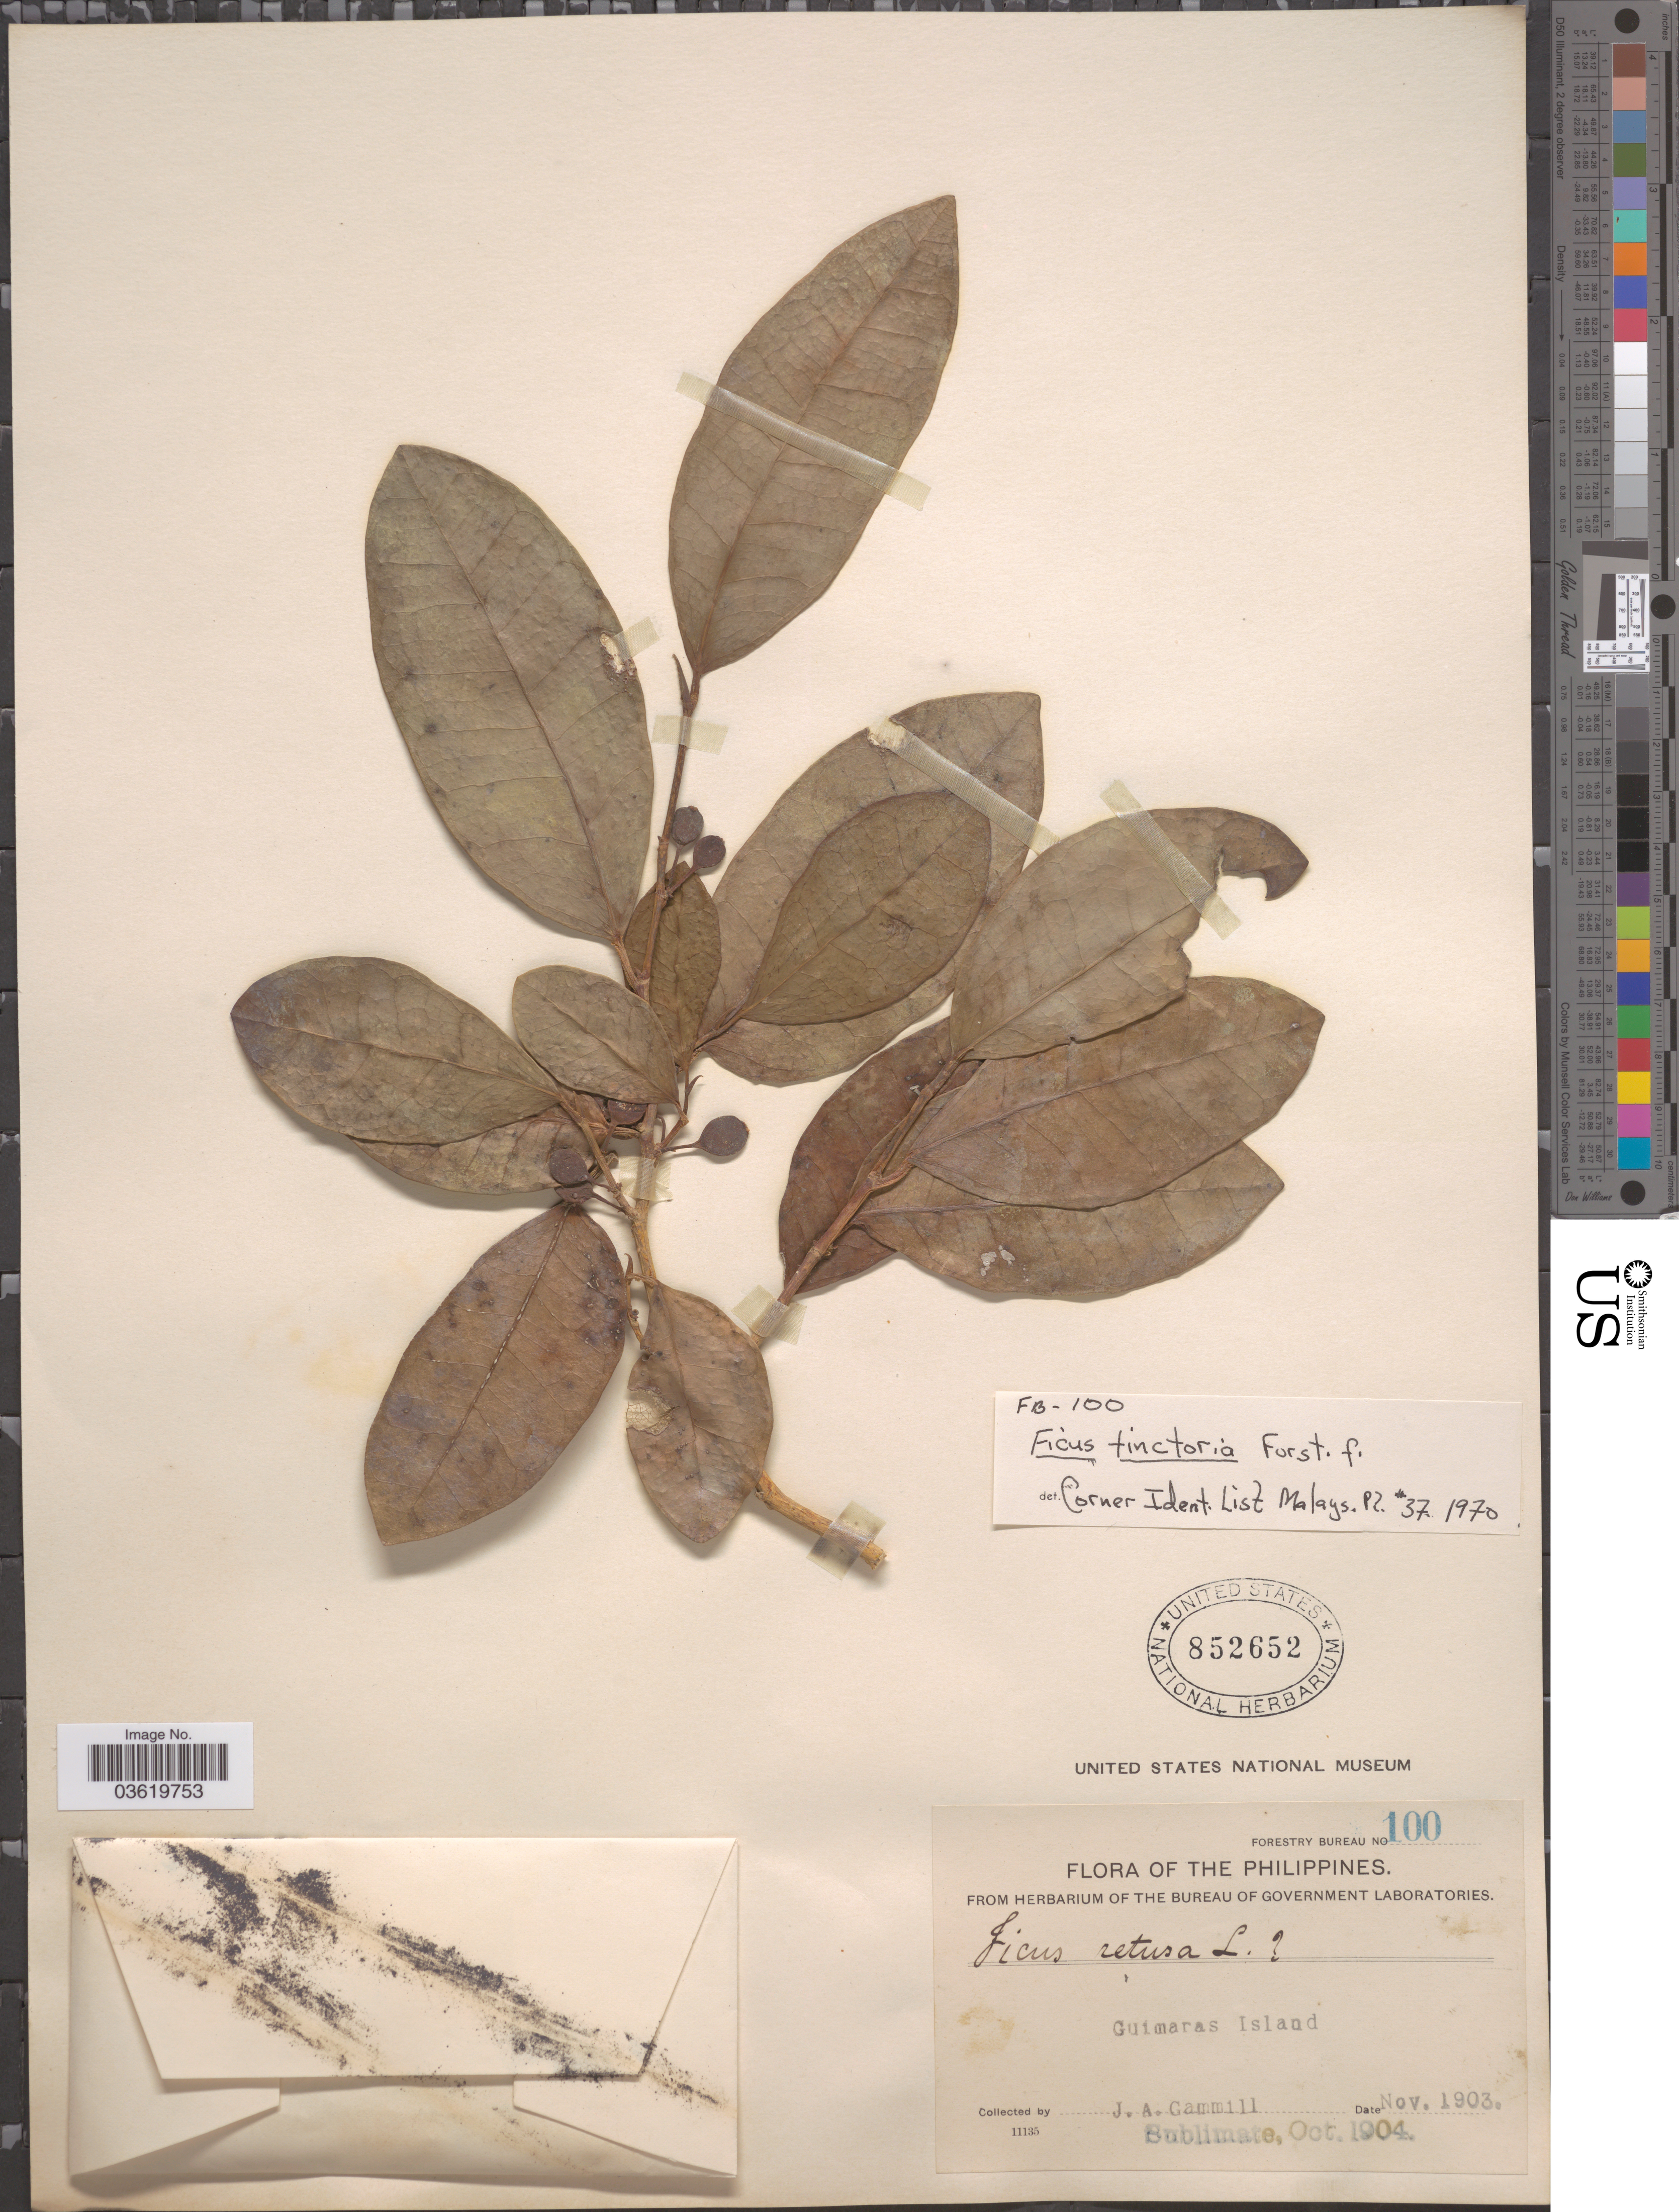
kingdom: Plantae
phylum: Tracheophyta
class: Magnoliopsida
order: Rosales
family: Moraceae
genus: Ficus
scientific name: Ficus tinctoria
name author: G. Forst.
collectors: J. Gammill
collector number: Forestry Bureau 100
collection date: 1903-11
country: Philippines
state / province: Western Visayas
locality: Guimaras Island.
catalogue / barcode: US 852652